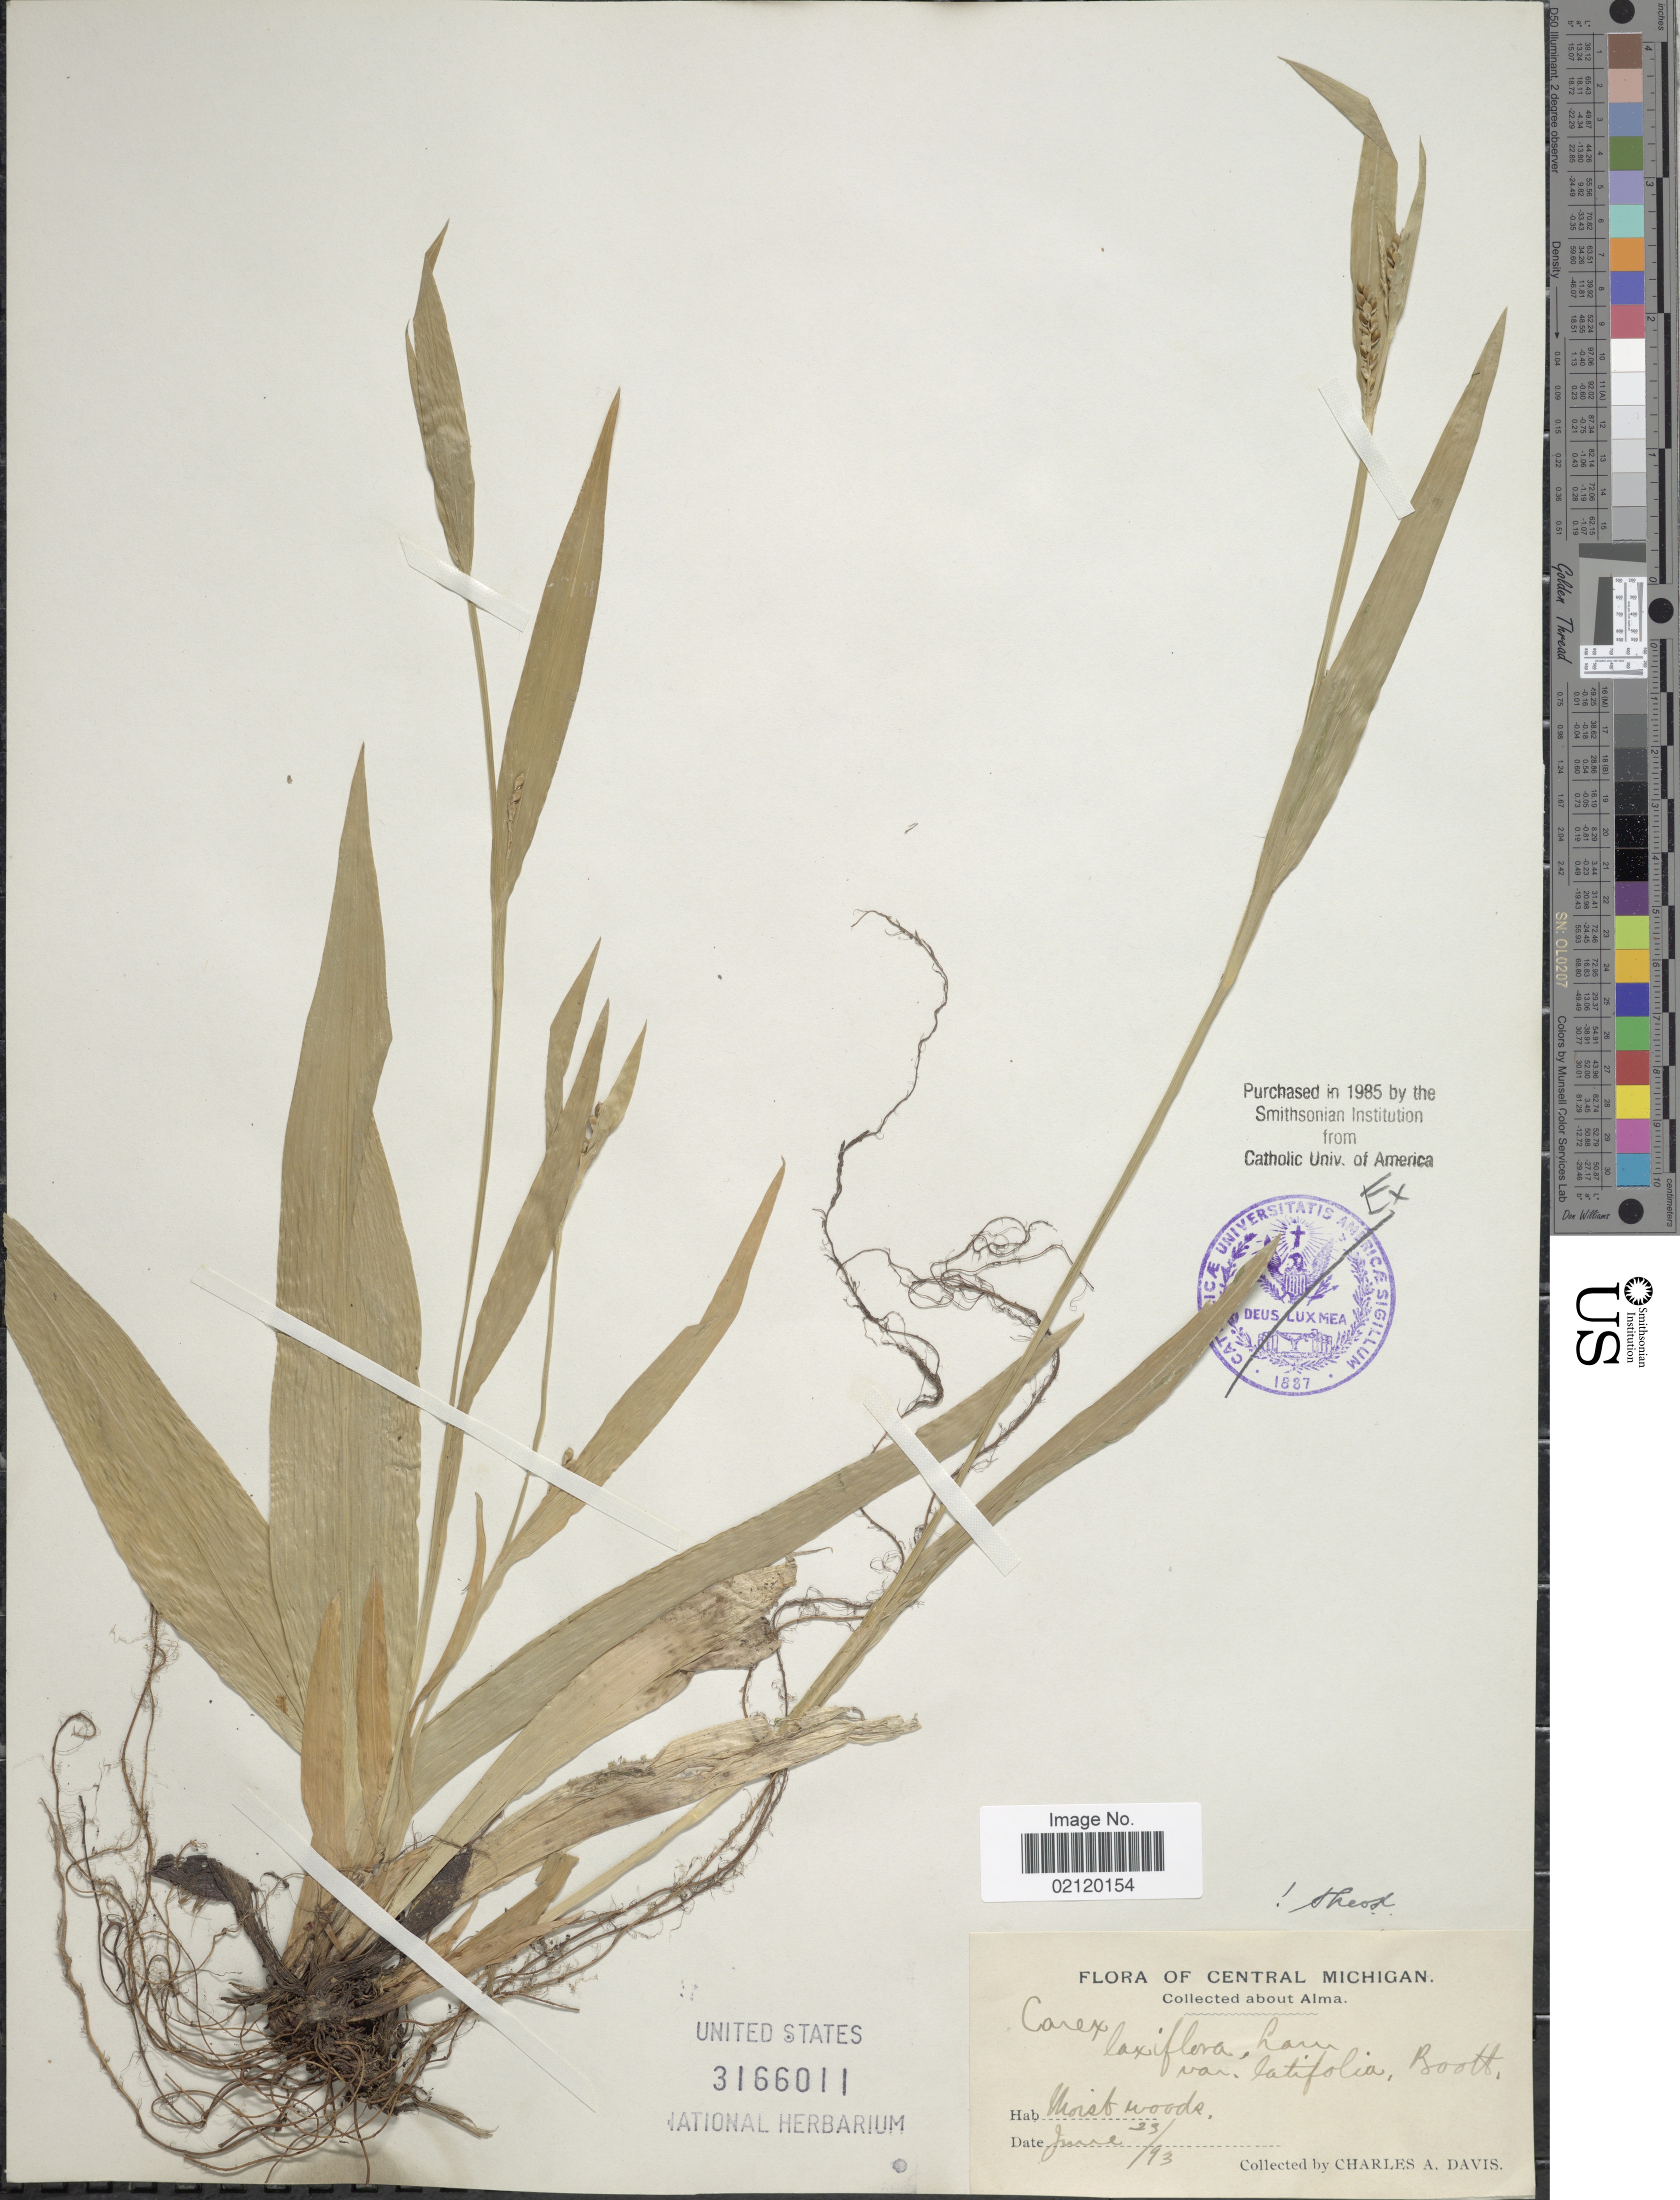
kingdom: Plantae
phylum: Tracheophyta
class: Liliopsida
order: Poales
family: Cyperaceae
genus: Carex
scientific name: Carex laxiflora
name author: Lam.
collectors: C. Davis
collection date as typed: Transcribed d/m/y: 23/6/93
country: United States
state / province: Michigan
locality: Central Michigan. About Alma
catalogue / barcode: US 3166011